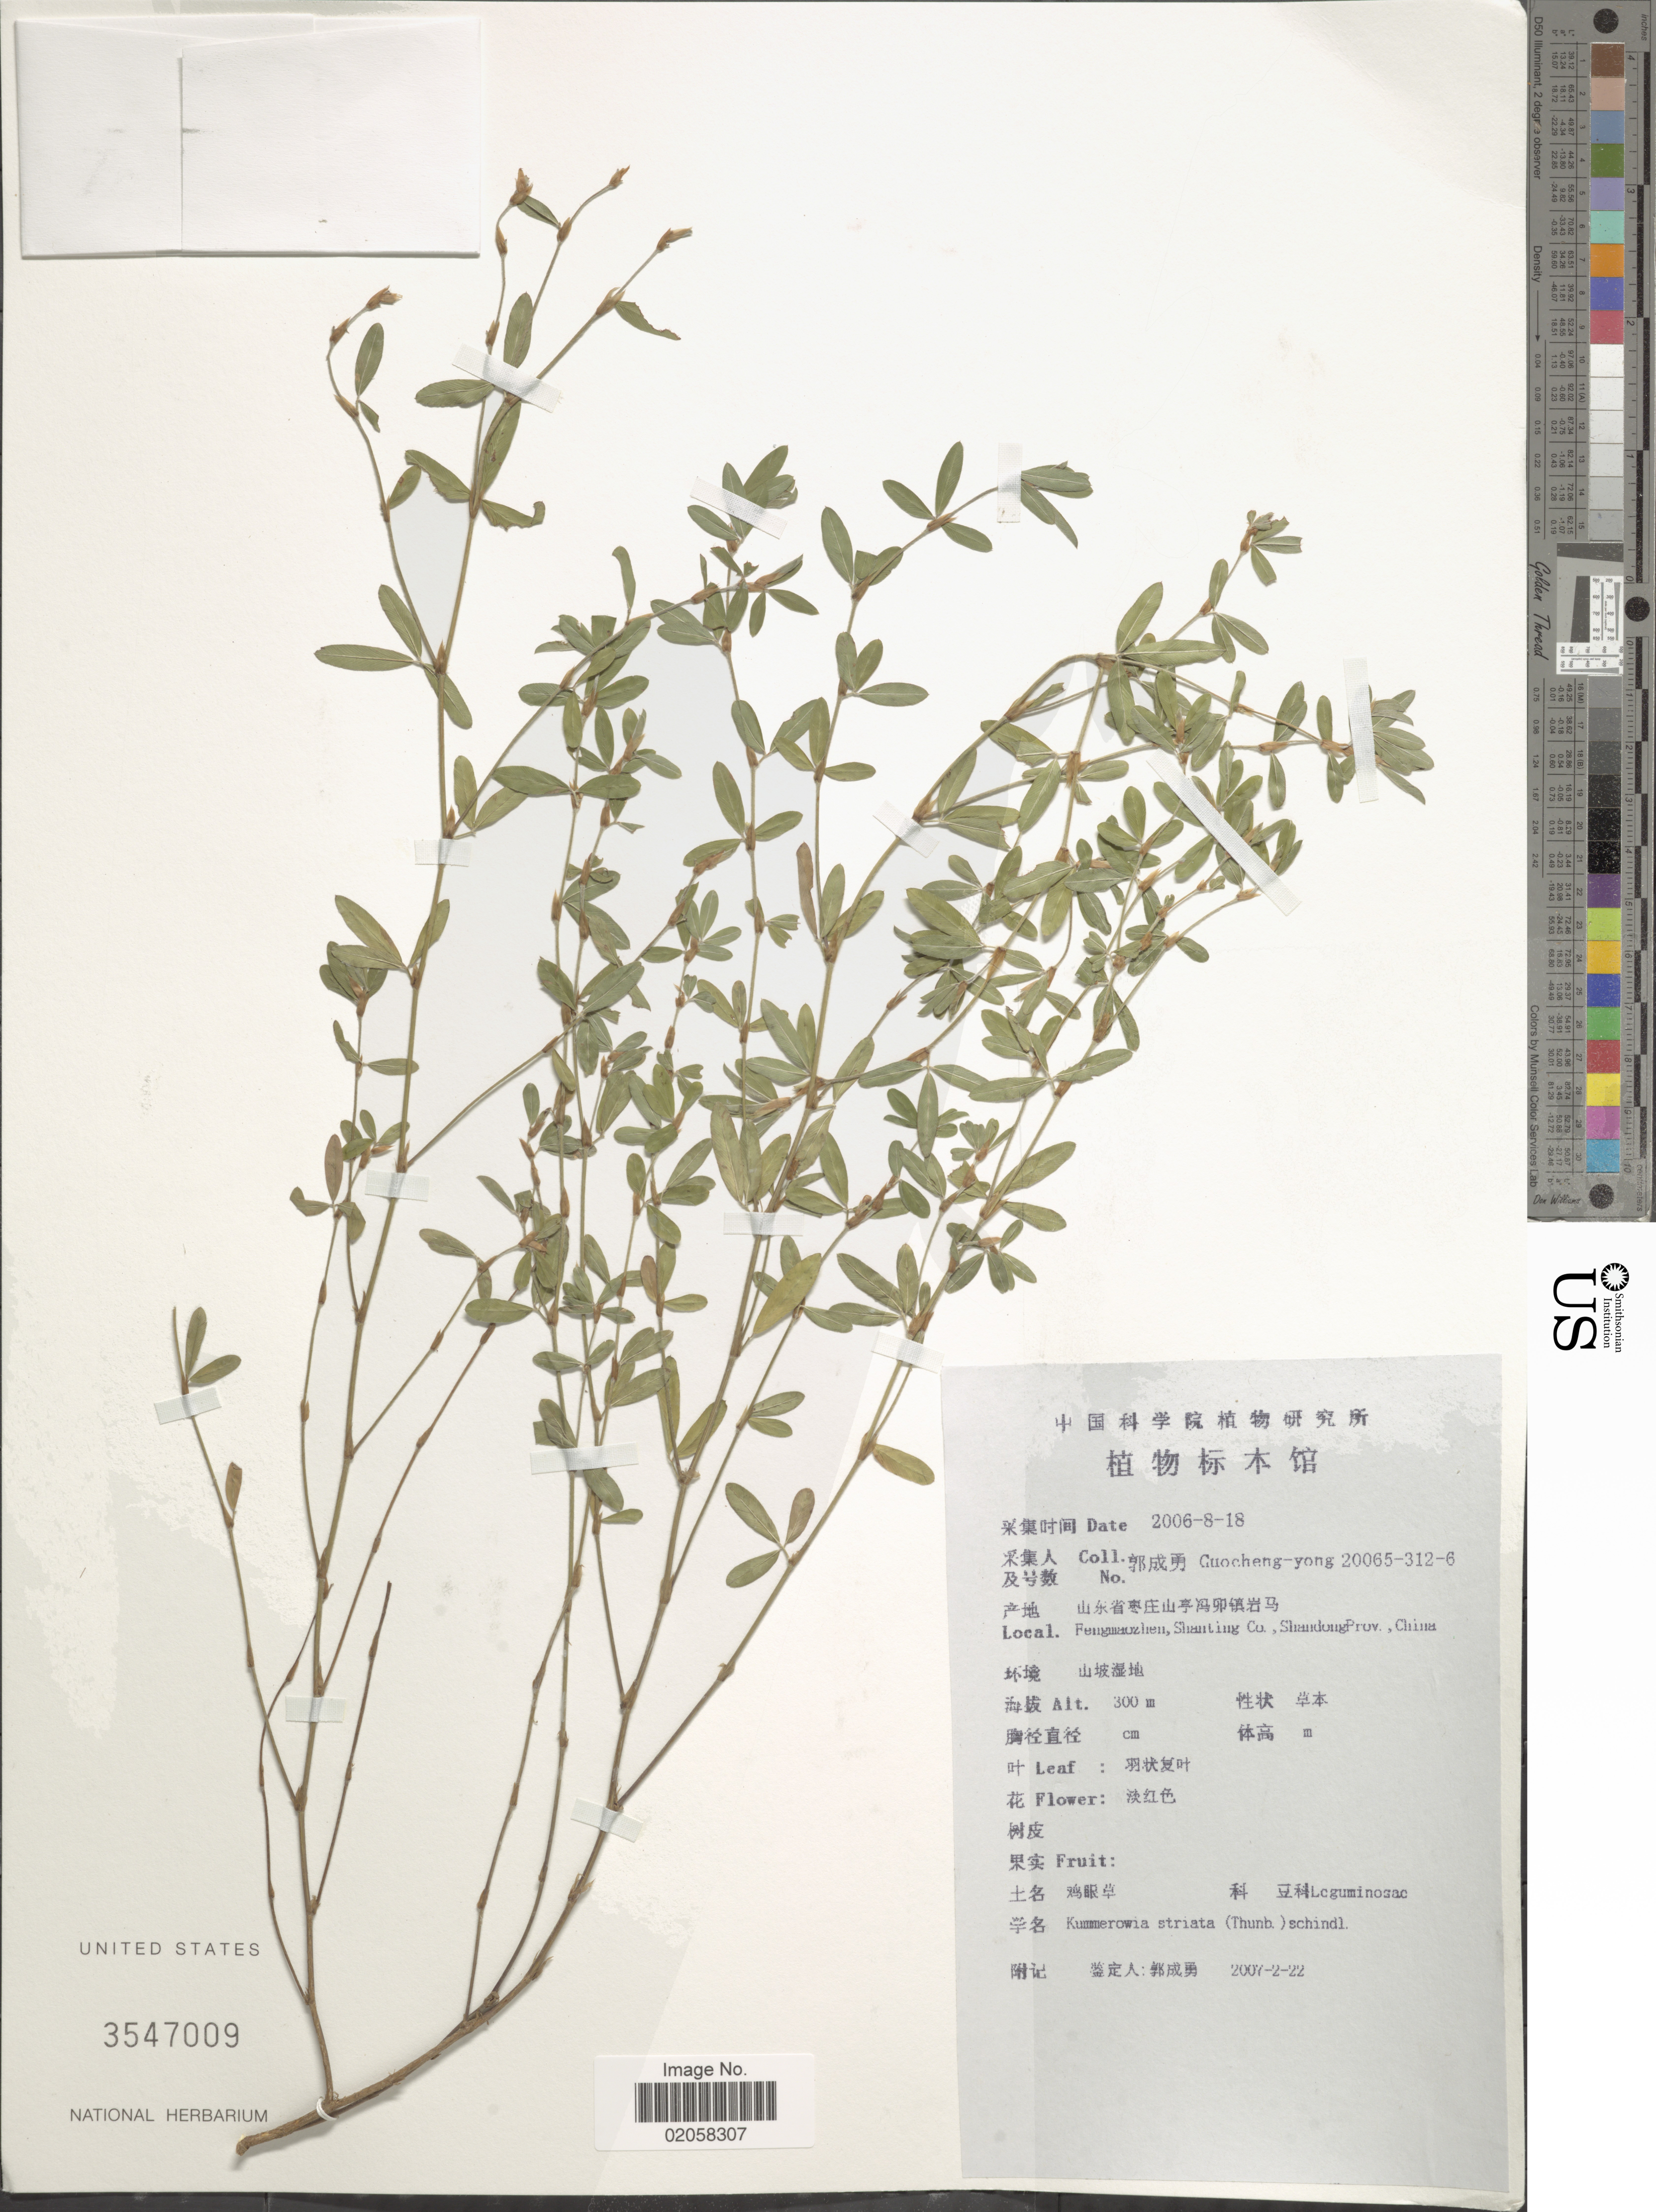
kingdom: Plantae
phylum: Tracheophyta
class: Magnoliopsida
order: Fabales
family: Fabaceae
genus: Kummerowia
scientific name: Kummerowia striata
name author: (Thunb.) Schindl.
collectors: Guo cheng-yong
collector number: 20065-312-6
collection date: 2006-08-18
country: China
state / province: Shandong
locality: Fengmaozhen, Shanting Co.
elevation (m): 300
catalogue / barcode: US 3547009